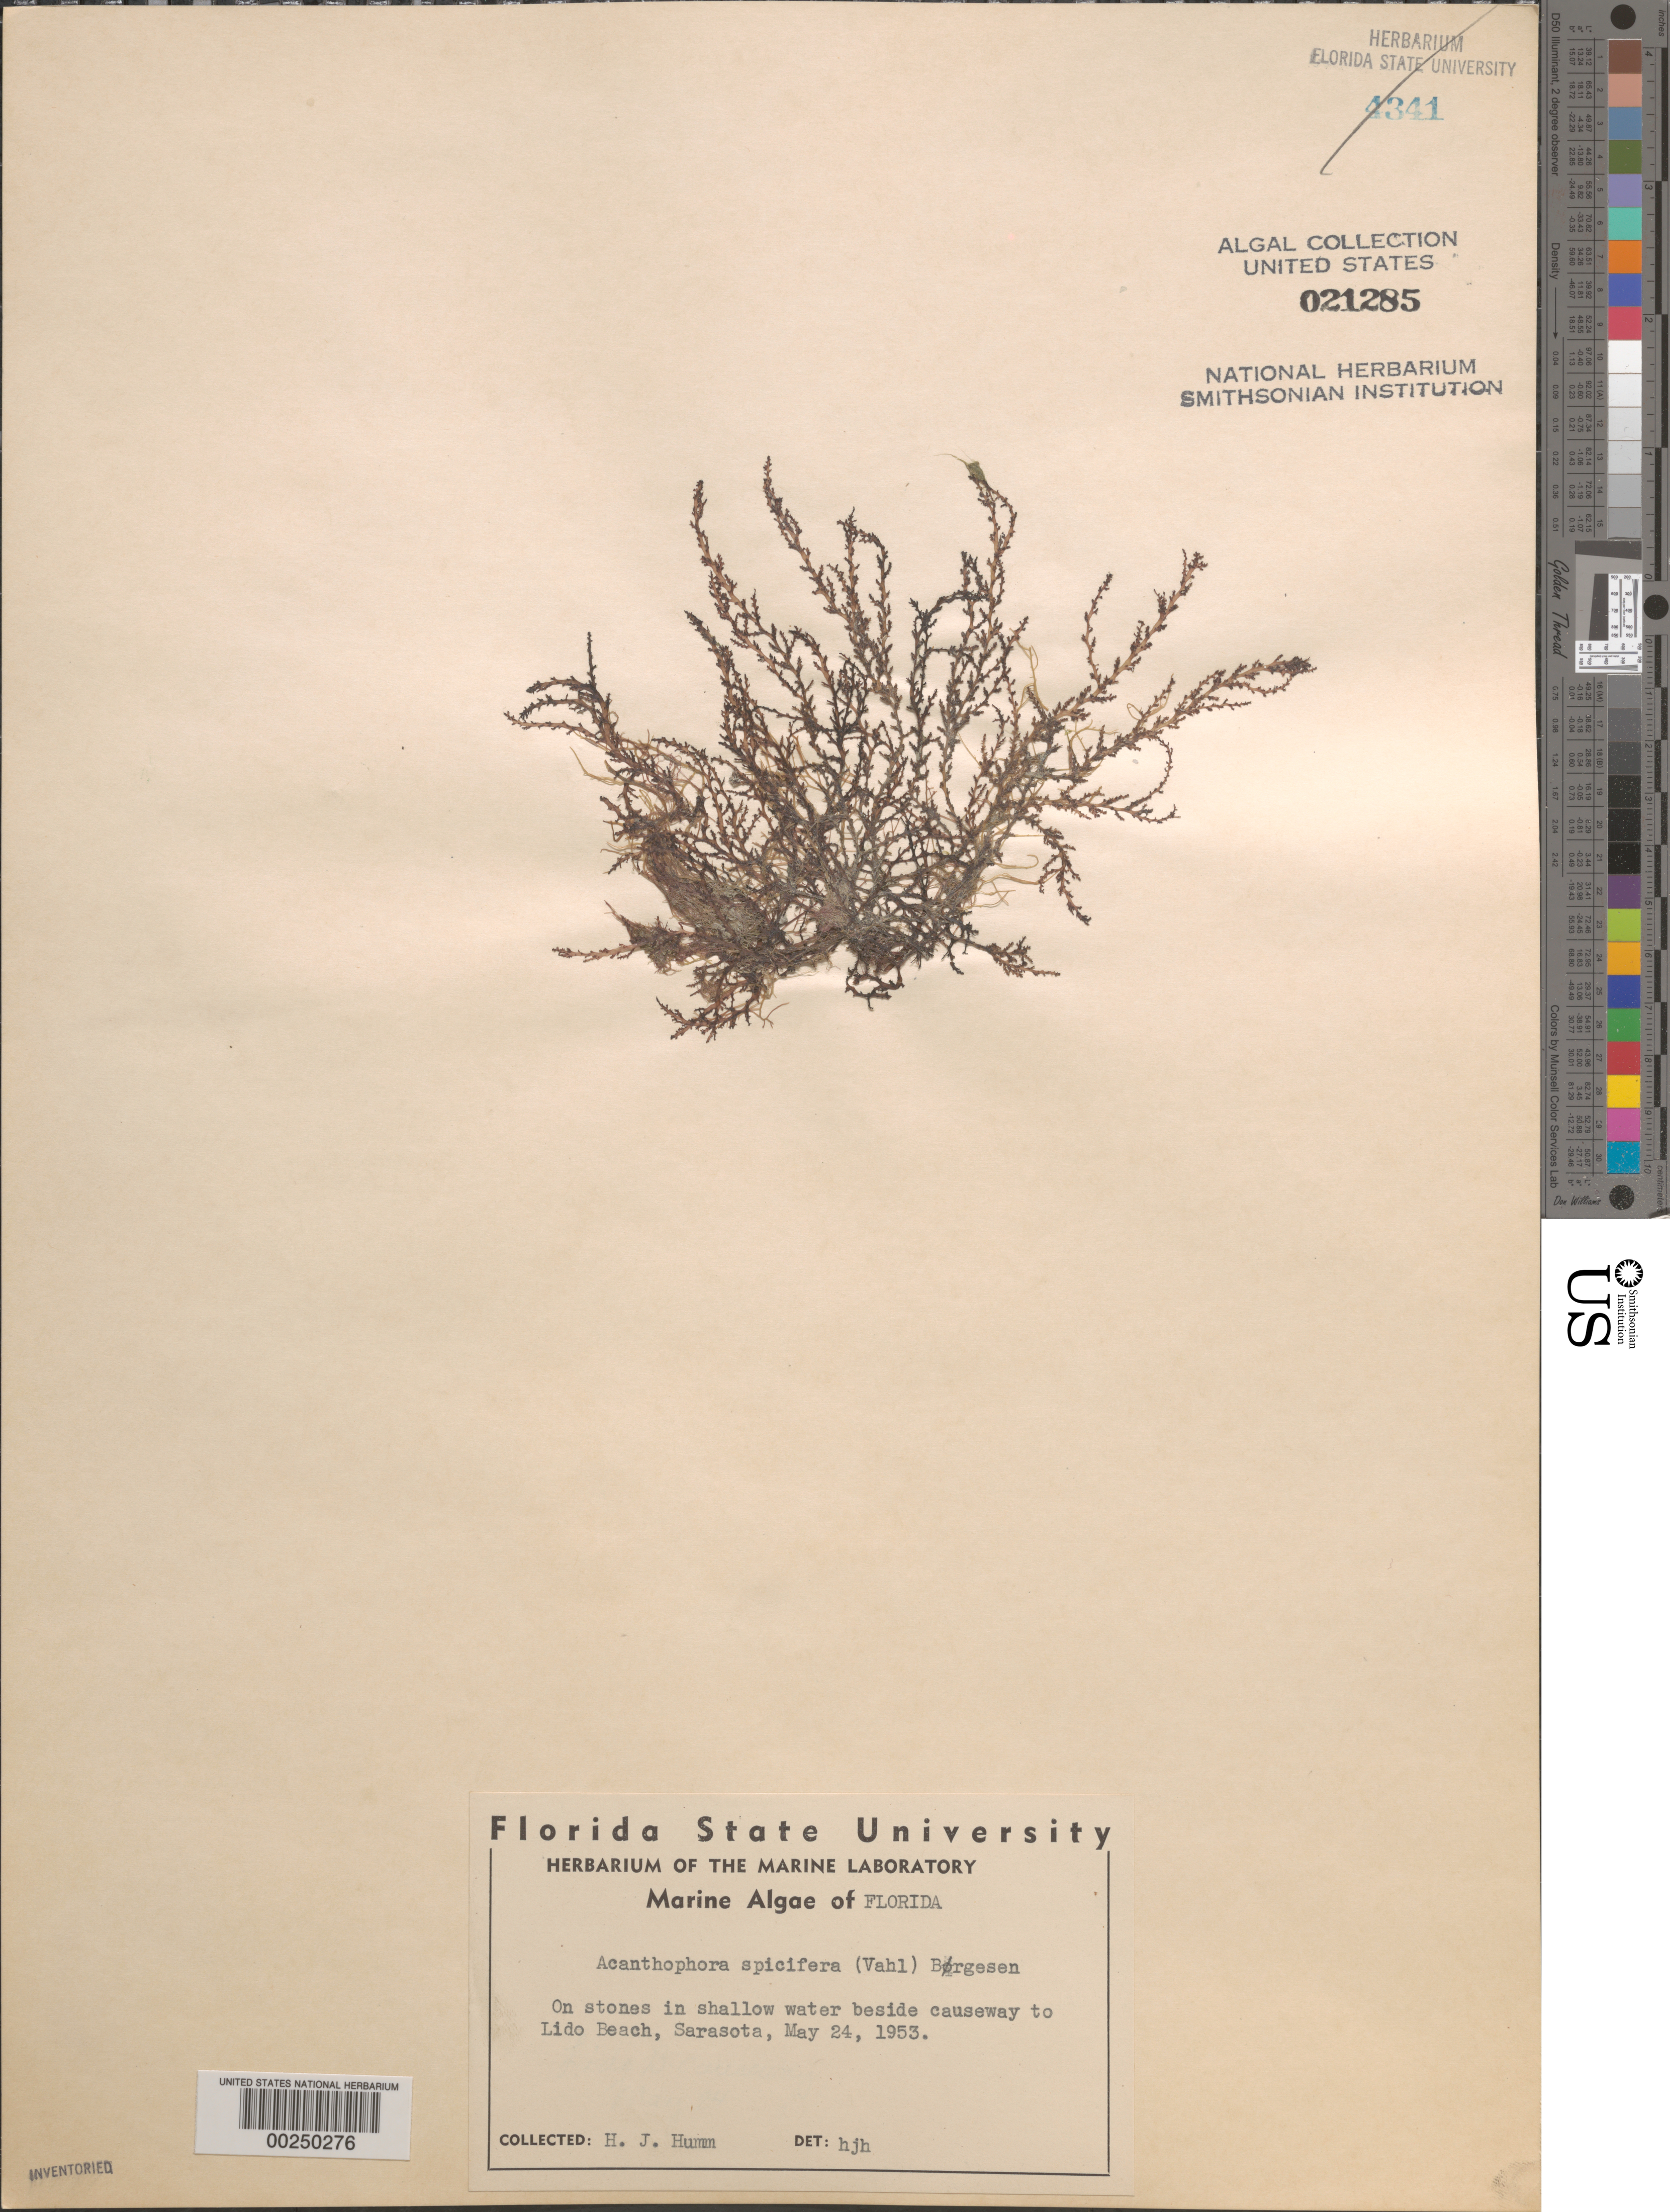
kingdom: Plantae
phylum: Rhodophyta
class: Florideophyceae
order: Ceramiales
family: Rhodomelaceae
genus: Acanthophora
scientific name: Acanthophora spicifera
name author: (Vahl) Børgesen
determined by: Humm, Harold J.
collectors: H. J. Humm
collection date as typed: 24 May 1953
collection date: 1953-05-24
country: United States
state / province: Florida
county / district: Sarasota County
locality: Lido Beach, Sarasota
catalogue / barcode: US 21285